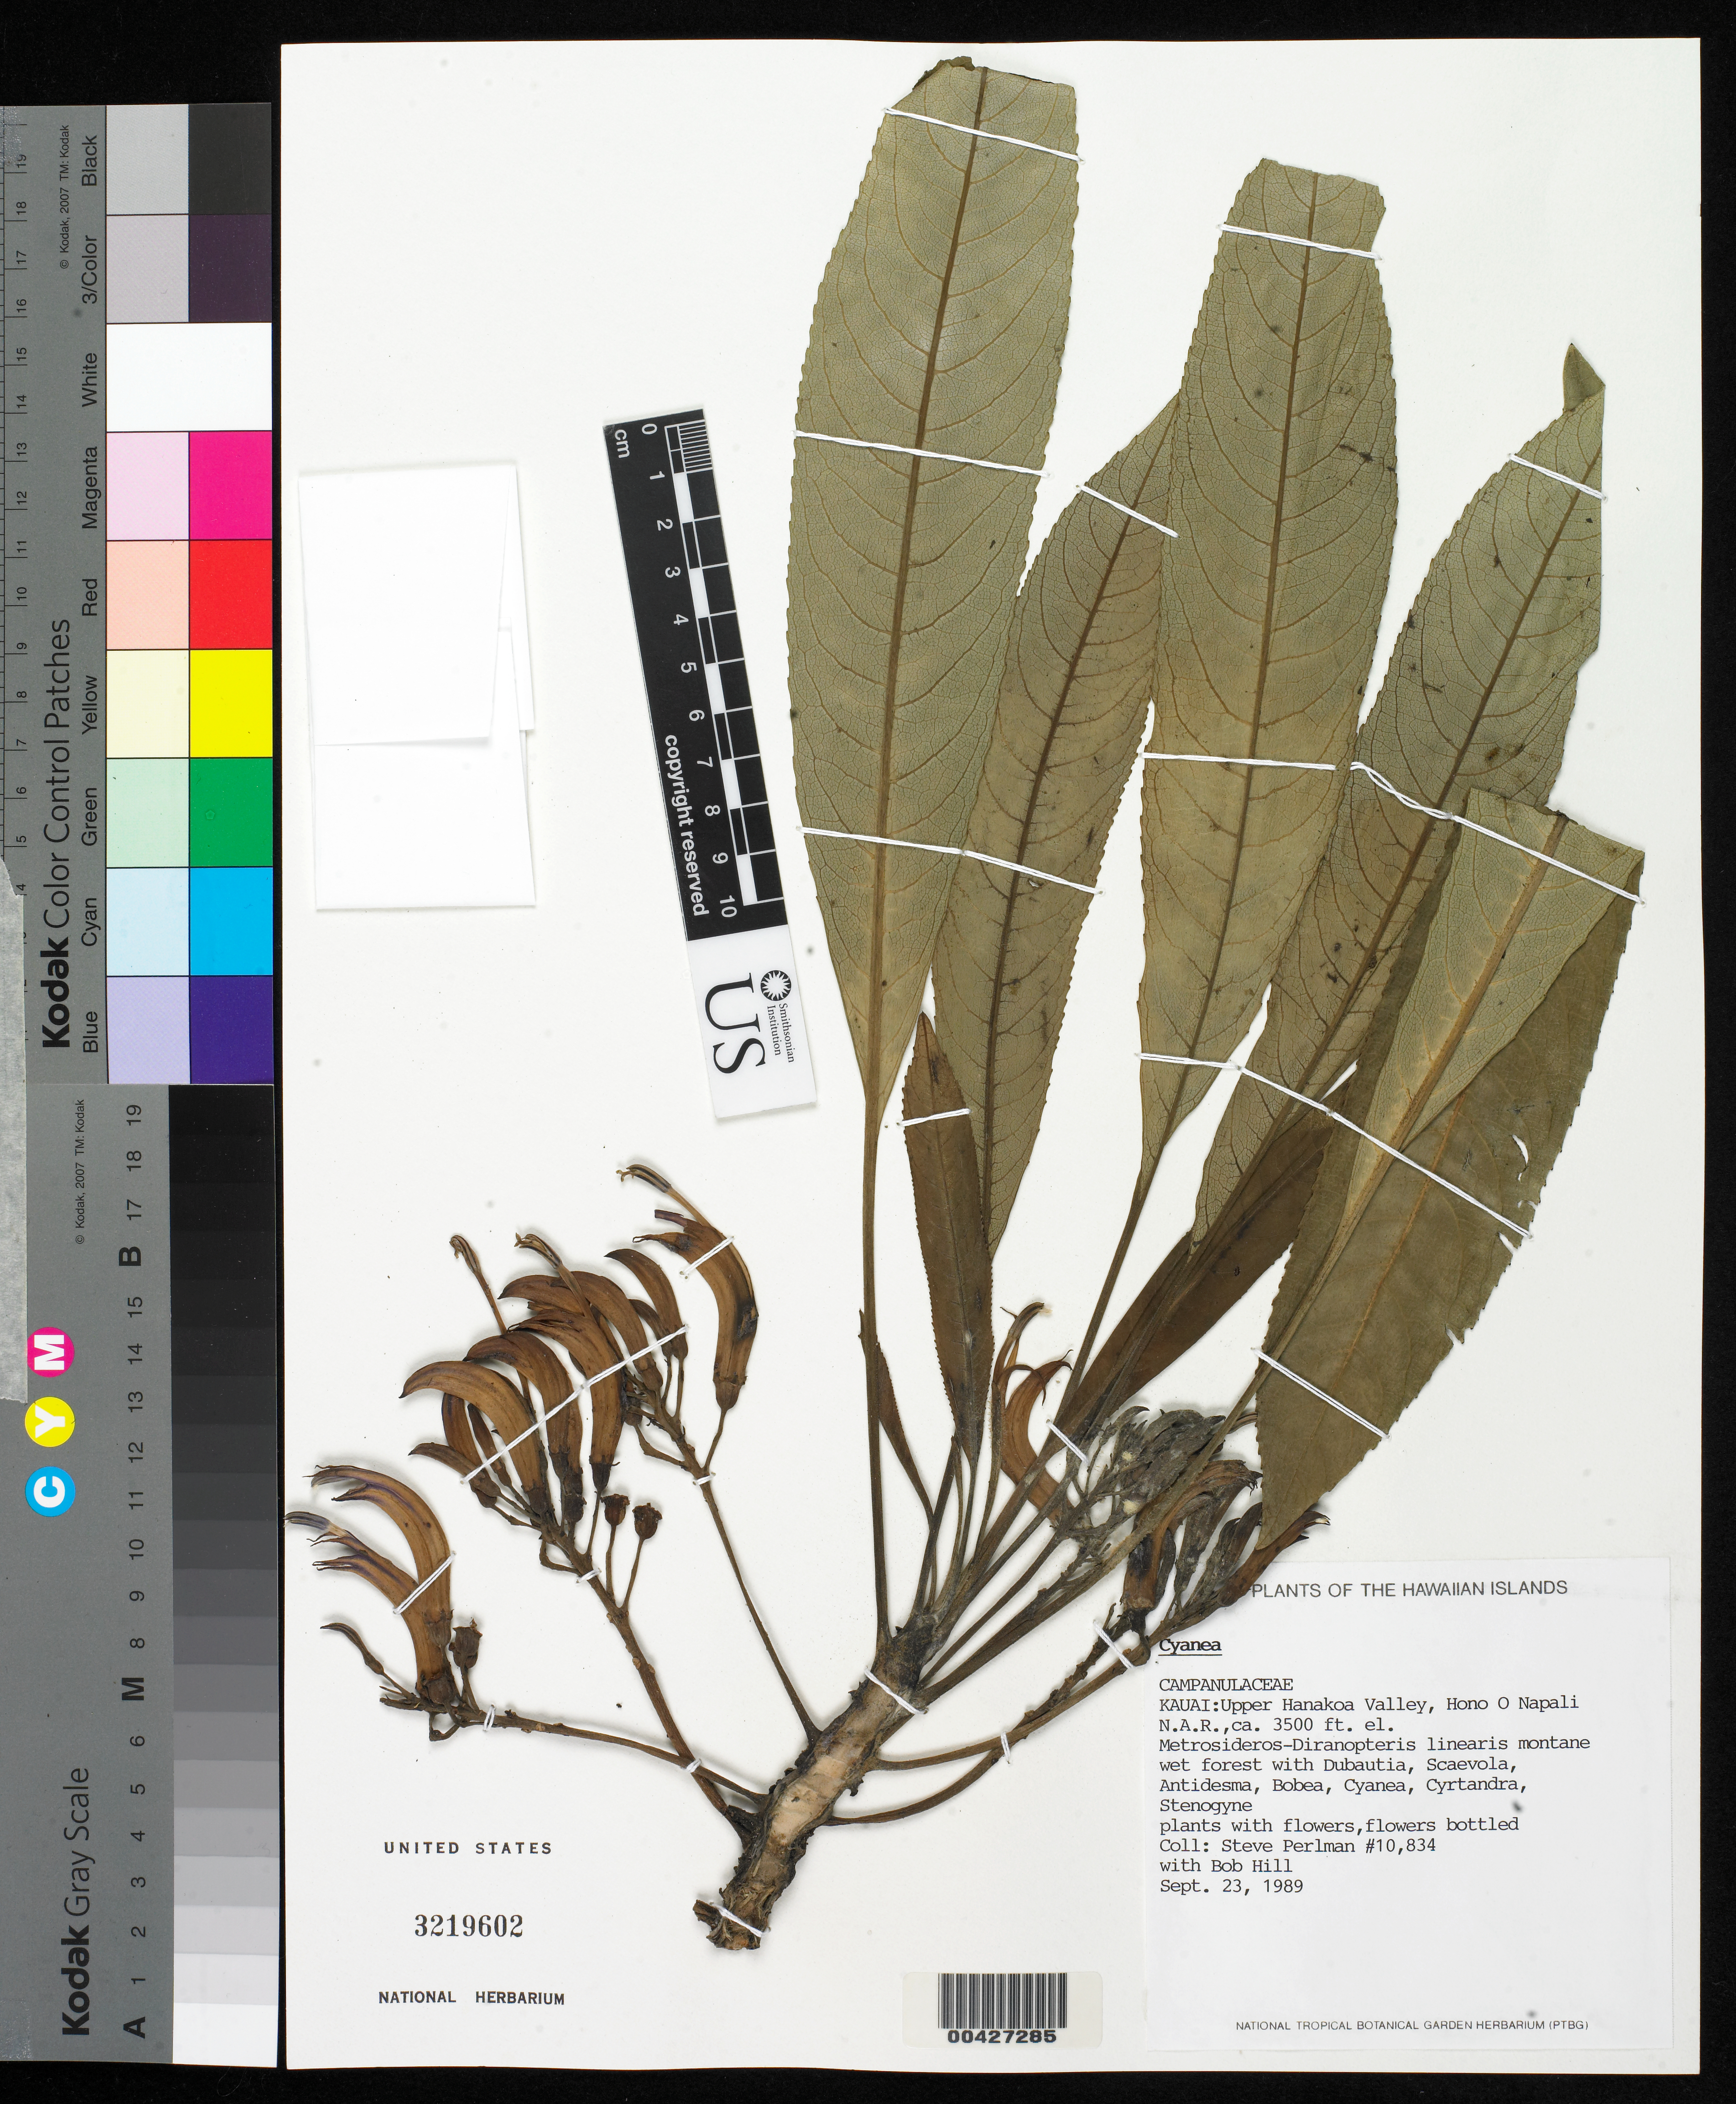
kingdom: Plantae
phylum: Tracheophyta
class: Magnoliopsida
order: Asterales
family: Campanulaceae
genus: Cyanea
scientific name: Cyanea sp.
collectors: S. P. Perlman & B. Hill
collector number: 10834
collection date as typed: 23 Sep 1989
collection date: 1989-09-23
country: United States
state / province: Hawaii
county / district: Kauai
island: Kaua'i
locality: Upper Hanakoa Valley, Hono O Napali NAR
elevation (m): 1067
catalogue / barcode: US 3219602